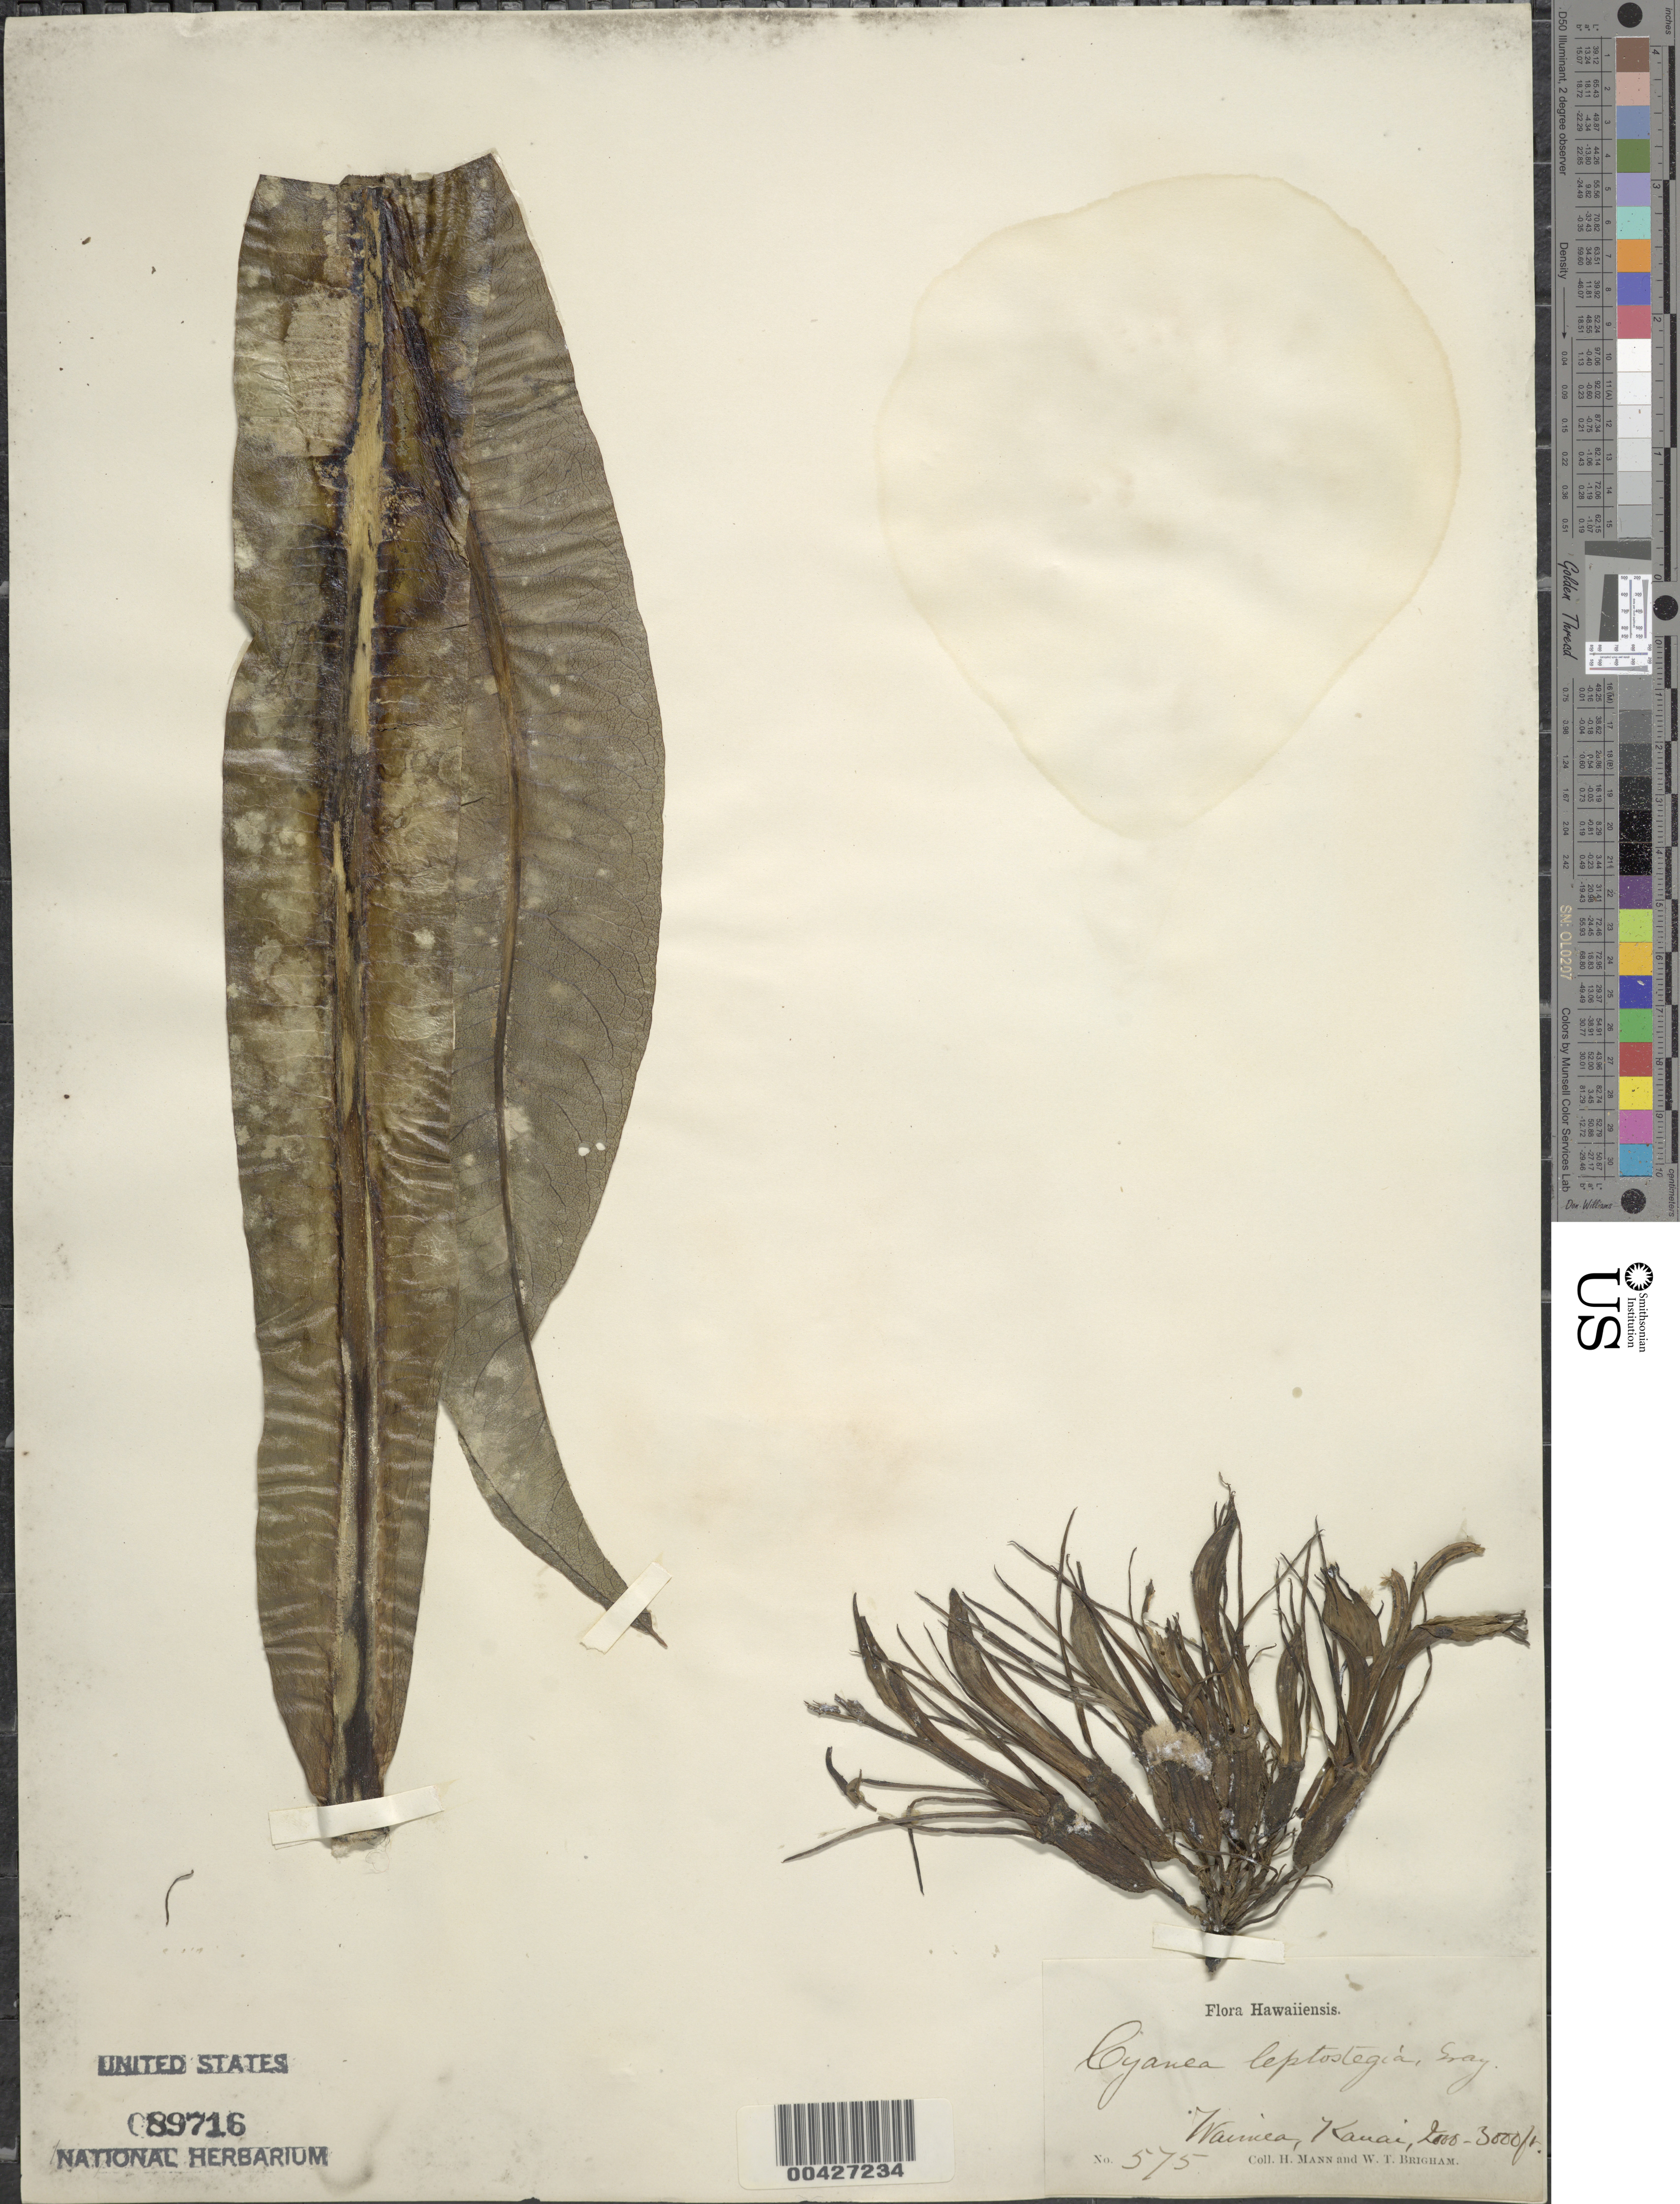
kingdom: Plantae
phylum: Tracheophyta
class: Magnoliopsida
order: Asterales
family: Campanulaceae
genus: Cyanea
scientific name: Cyanea leptostegia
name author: A. Gray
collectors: H. Mann & W. T. Brigham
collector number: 575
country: United States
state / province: Hawaii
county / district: Kauai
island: Kaua'i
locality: Waimea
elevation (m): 610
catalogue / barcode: US 89716